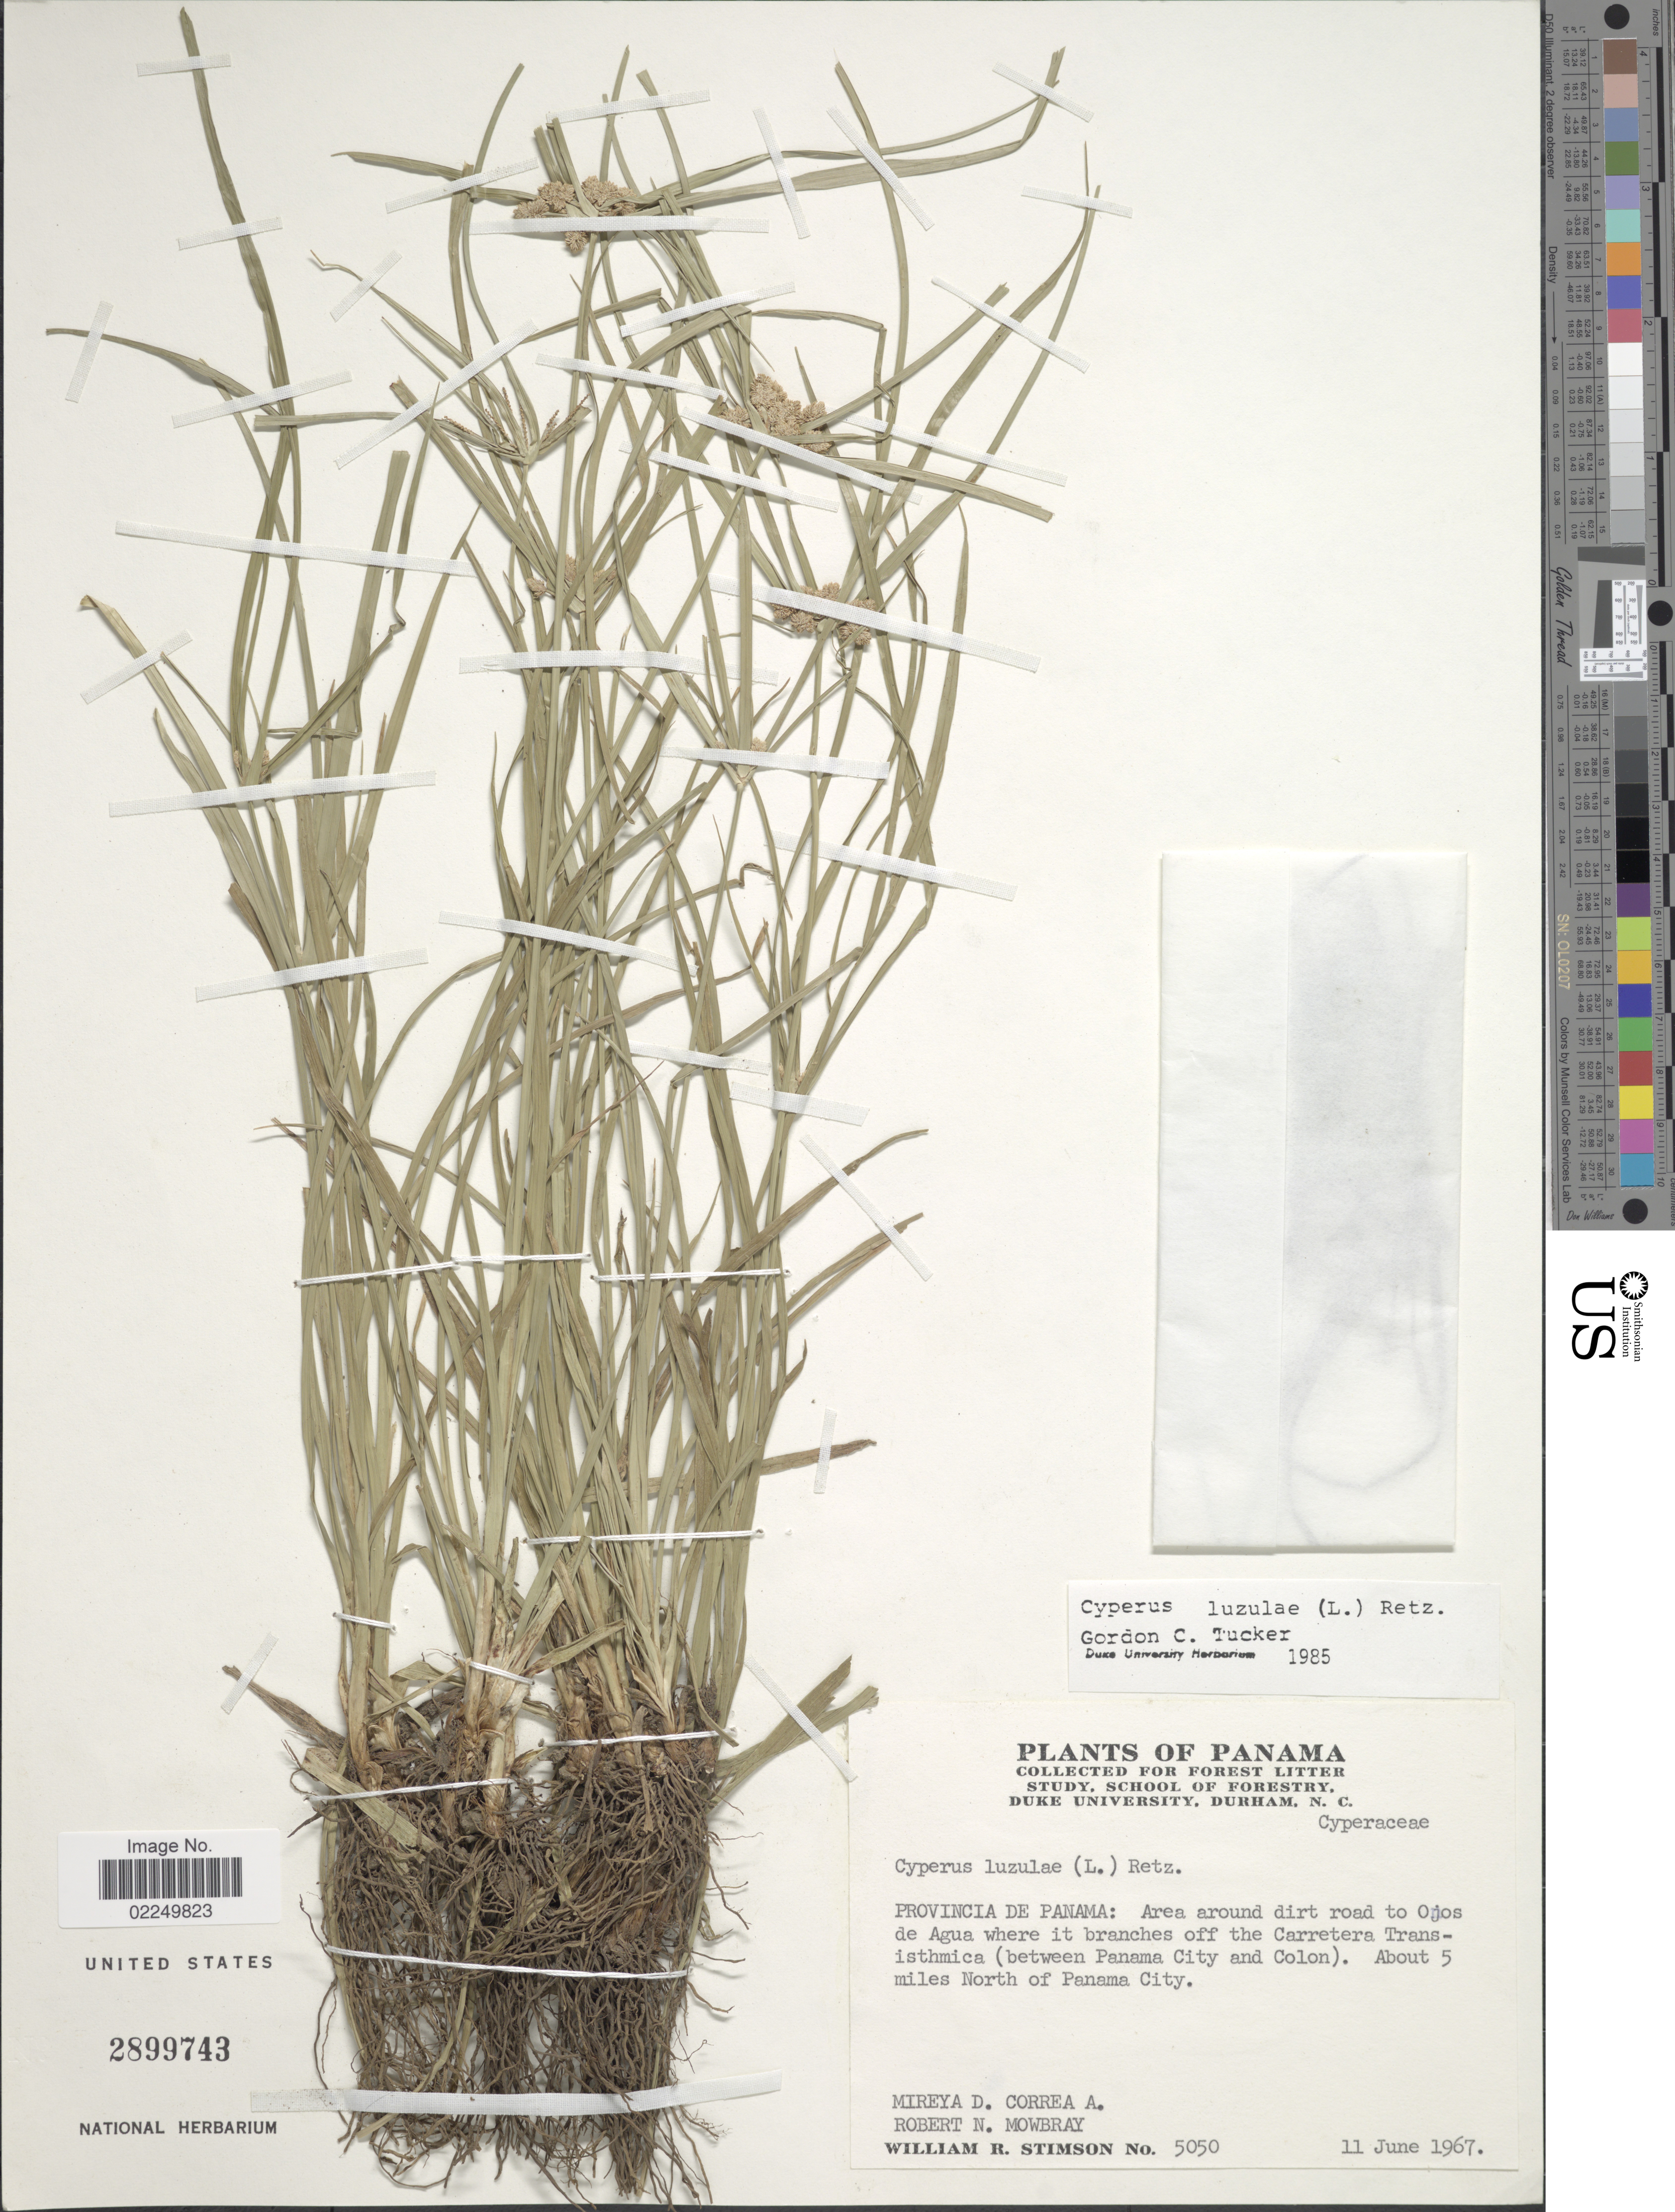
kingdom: Plantae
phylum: Tracheophyta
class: Liliopsida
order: Poales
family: Cyperaceae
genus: Cyperus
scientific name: Cyperus luzulae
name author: (L.) Rottb. ex Retz.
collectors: M. D. Corrêa-A., R. Mowbray & W. R. Stimson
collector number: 5050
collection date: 1967-06-11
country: Panama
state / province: Panamá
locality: Provincia de Panama: Area around dirt road to Ojos de Agua where it branches off the Carretera Transisthmica ( between Panama City and Colon) about 5 miles north of Panama City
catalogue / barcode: US 2899743